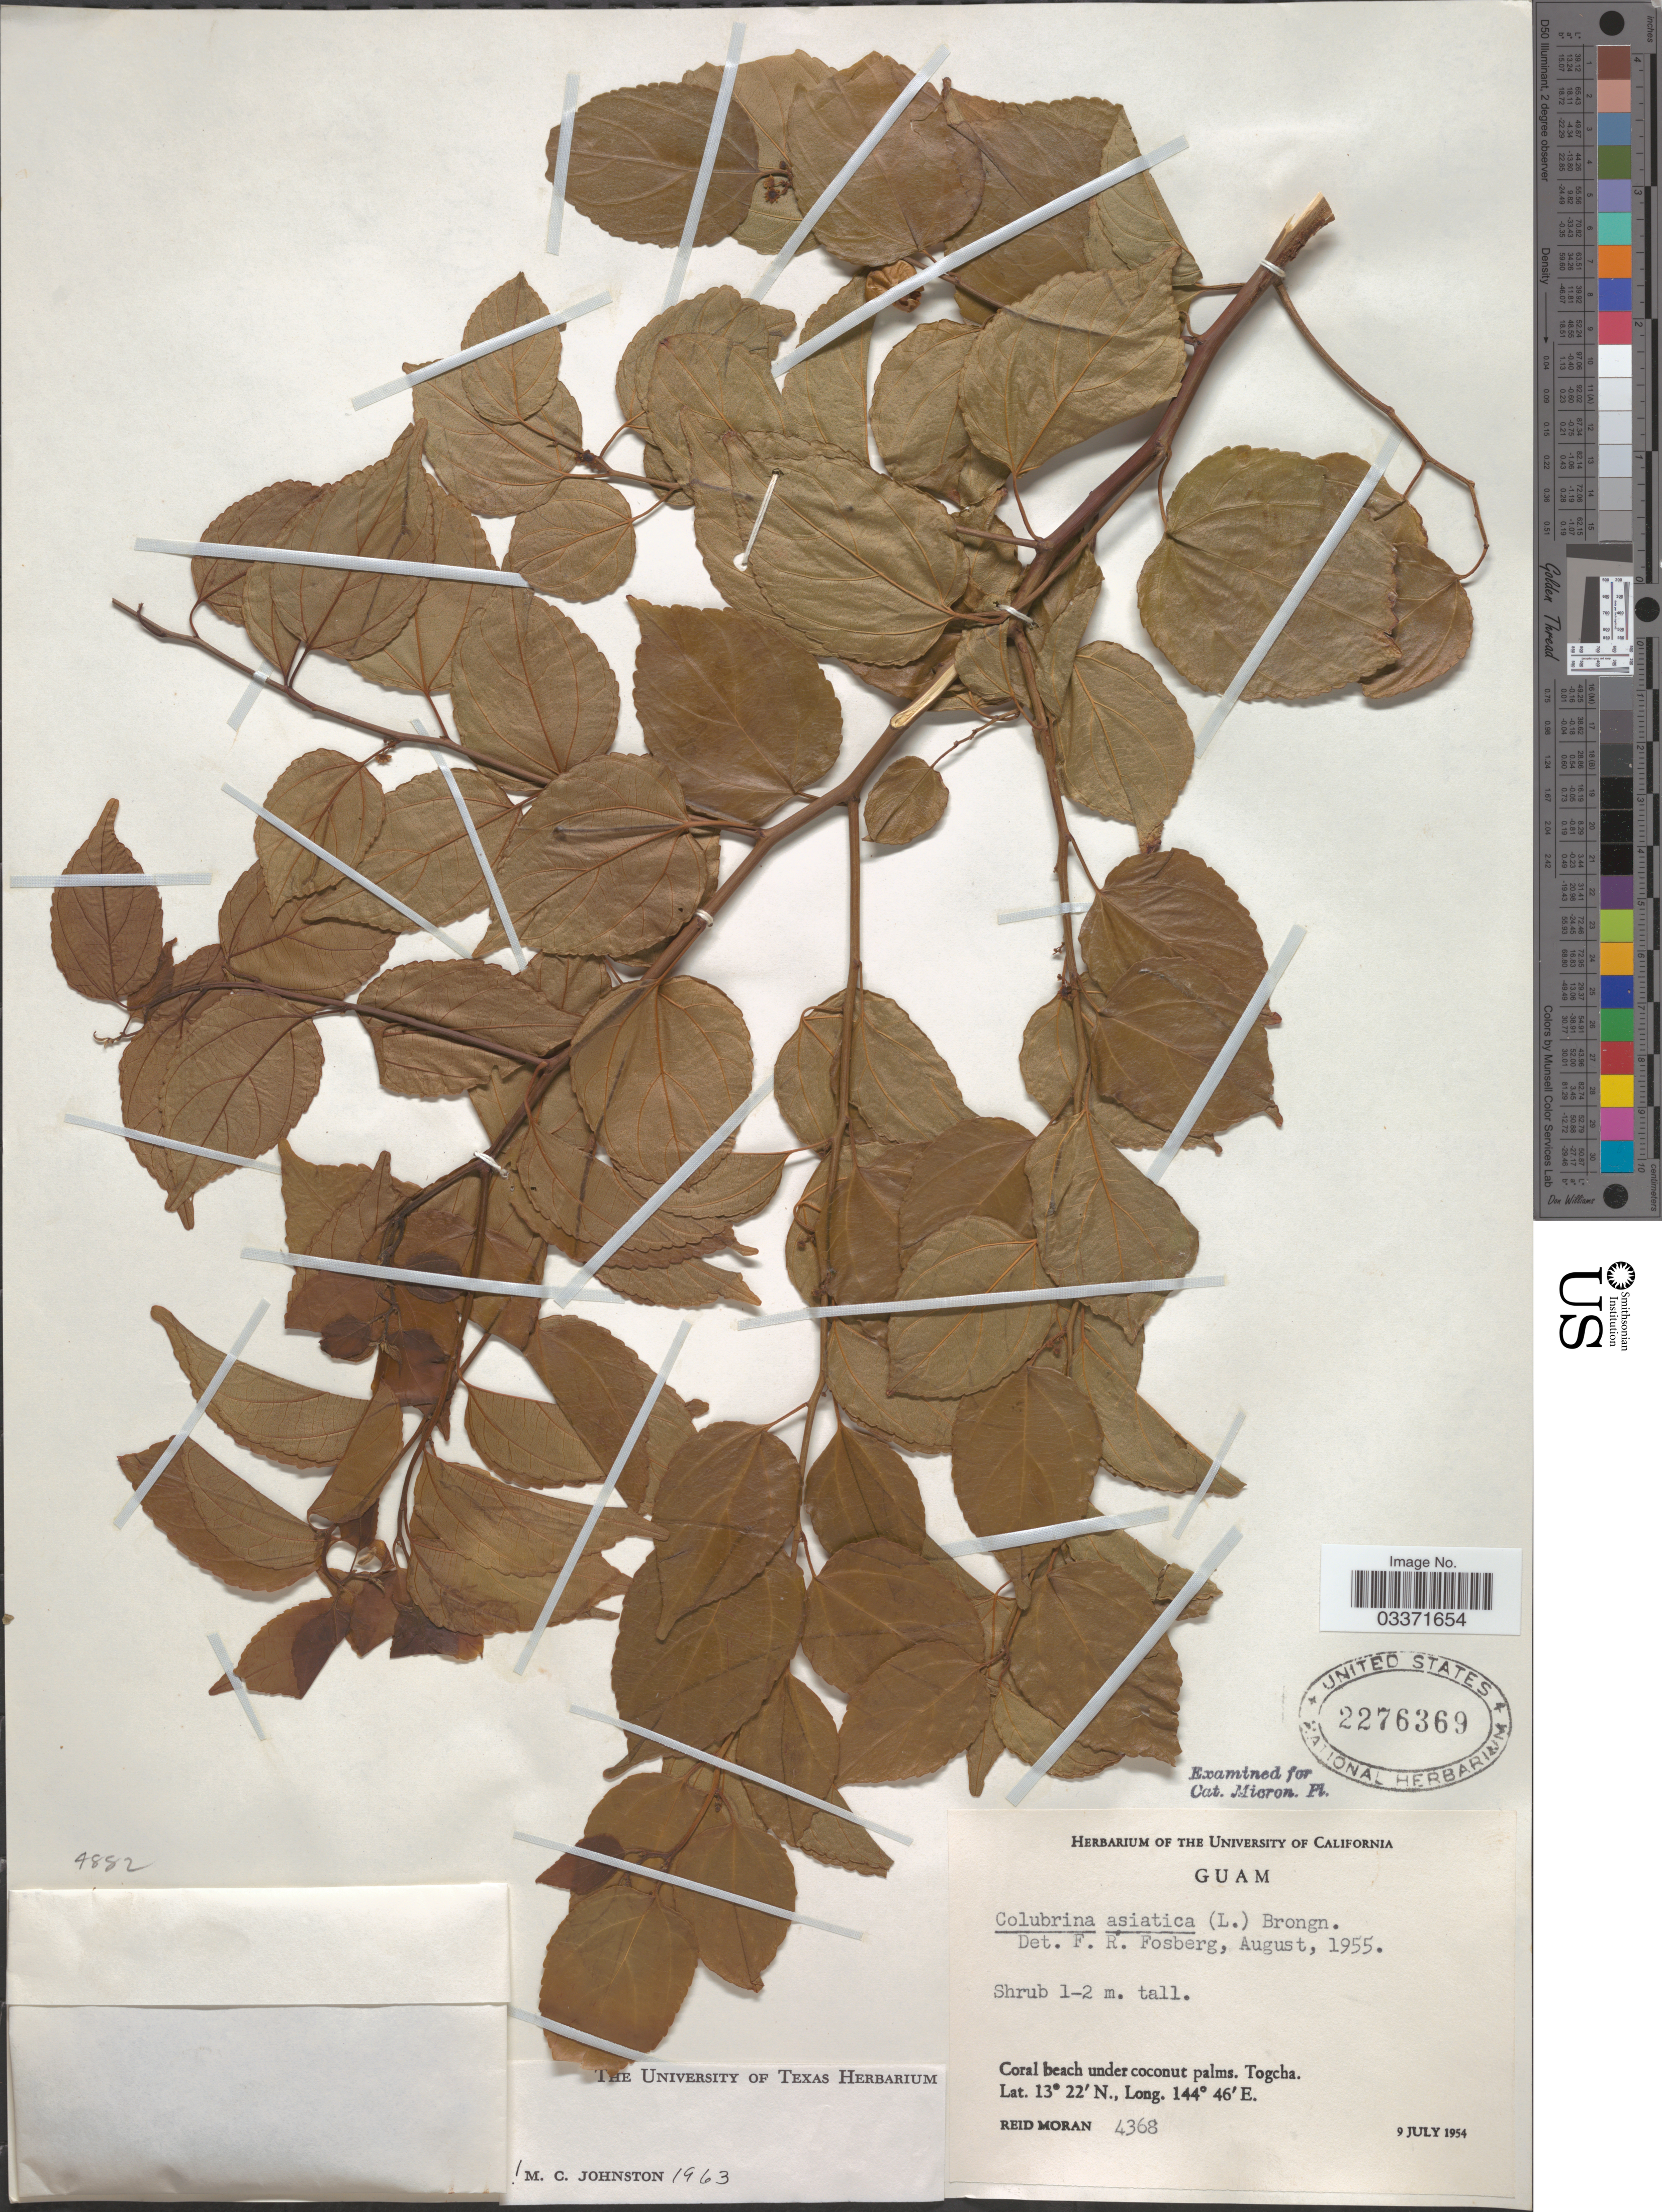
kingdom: Plantae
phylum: Tracheophyta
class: Magnoliopsida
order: Rosales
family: Rhamnaceae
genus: Colubrina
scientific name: Colubrina asiatica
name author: (L.) Brongn.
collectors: R. V. Moran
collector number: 4368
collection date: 1954-07-09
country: Guam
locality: Togcha.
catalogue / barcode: US 2276369